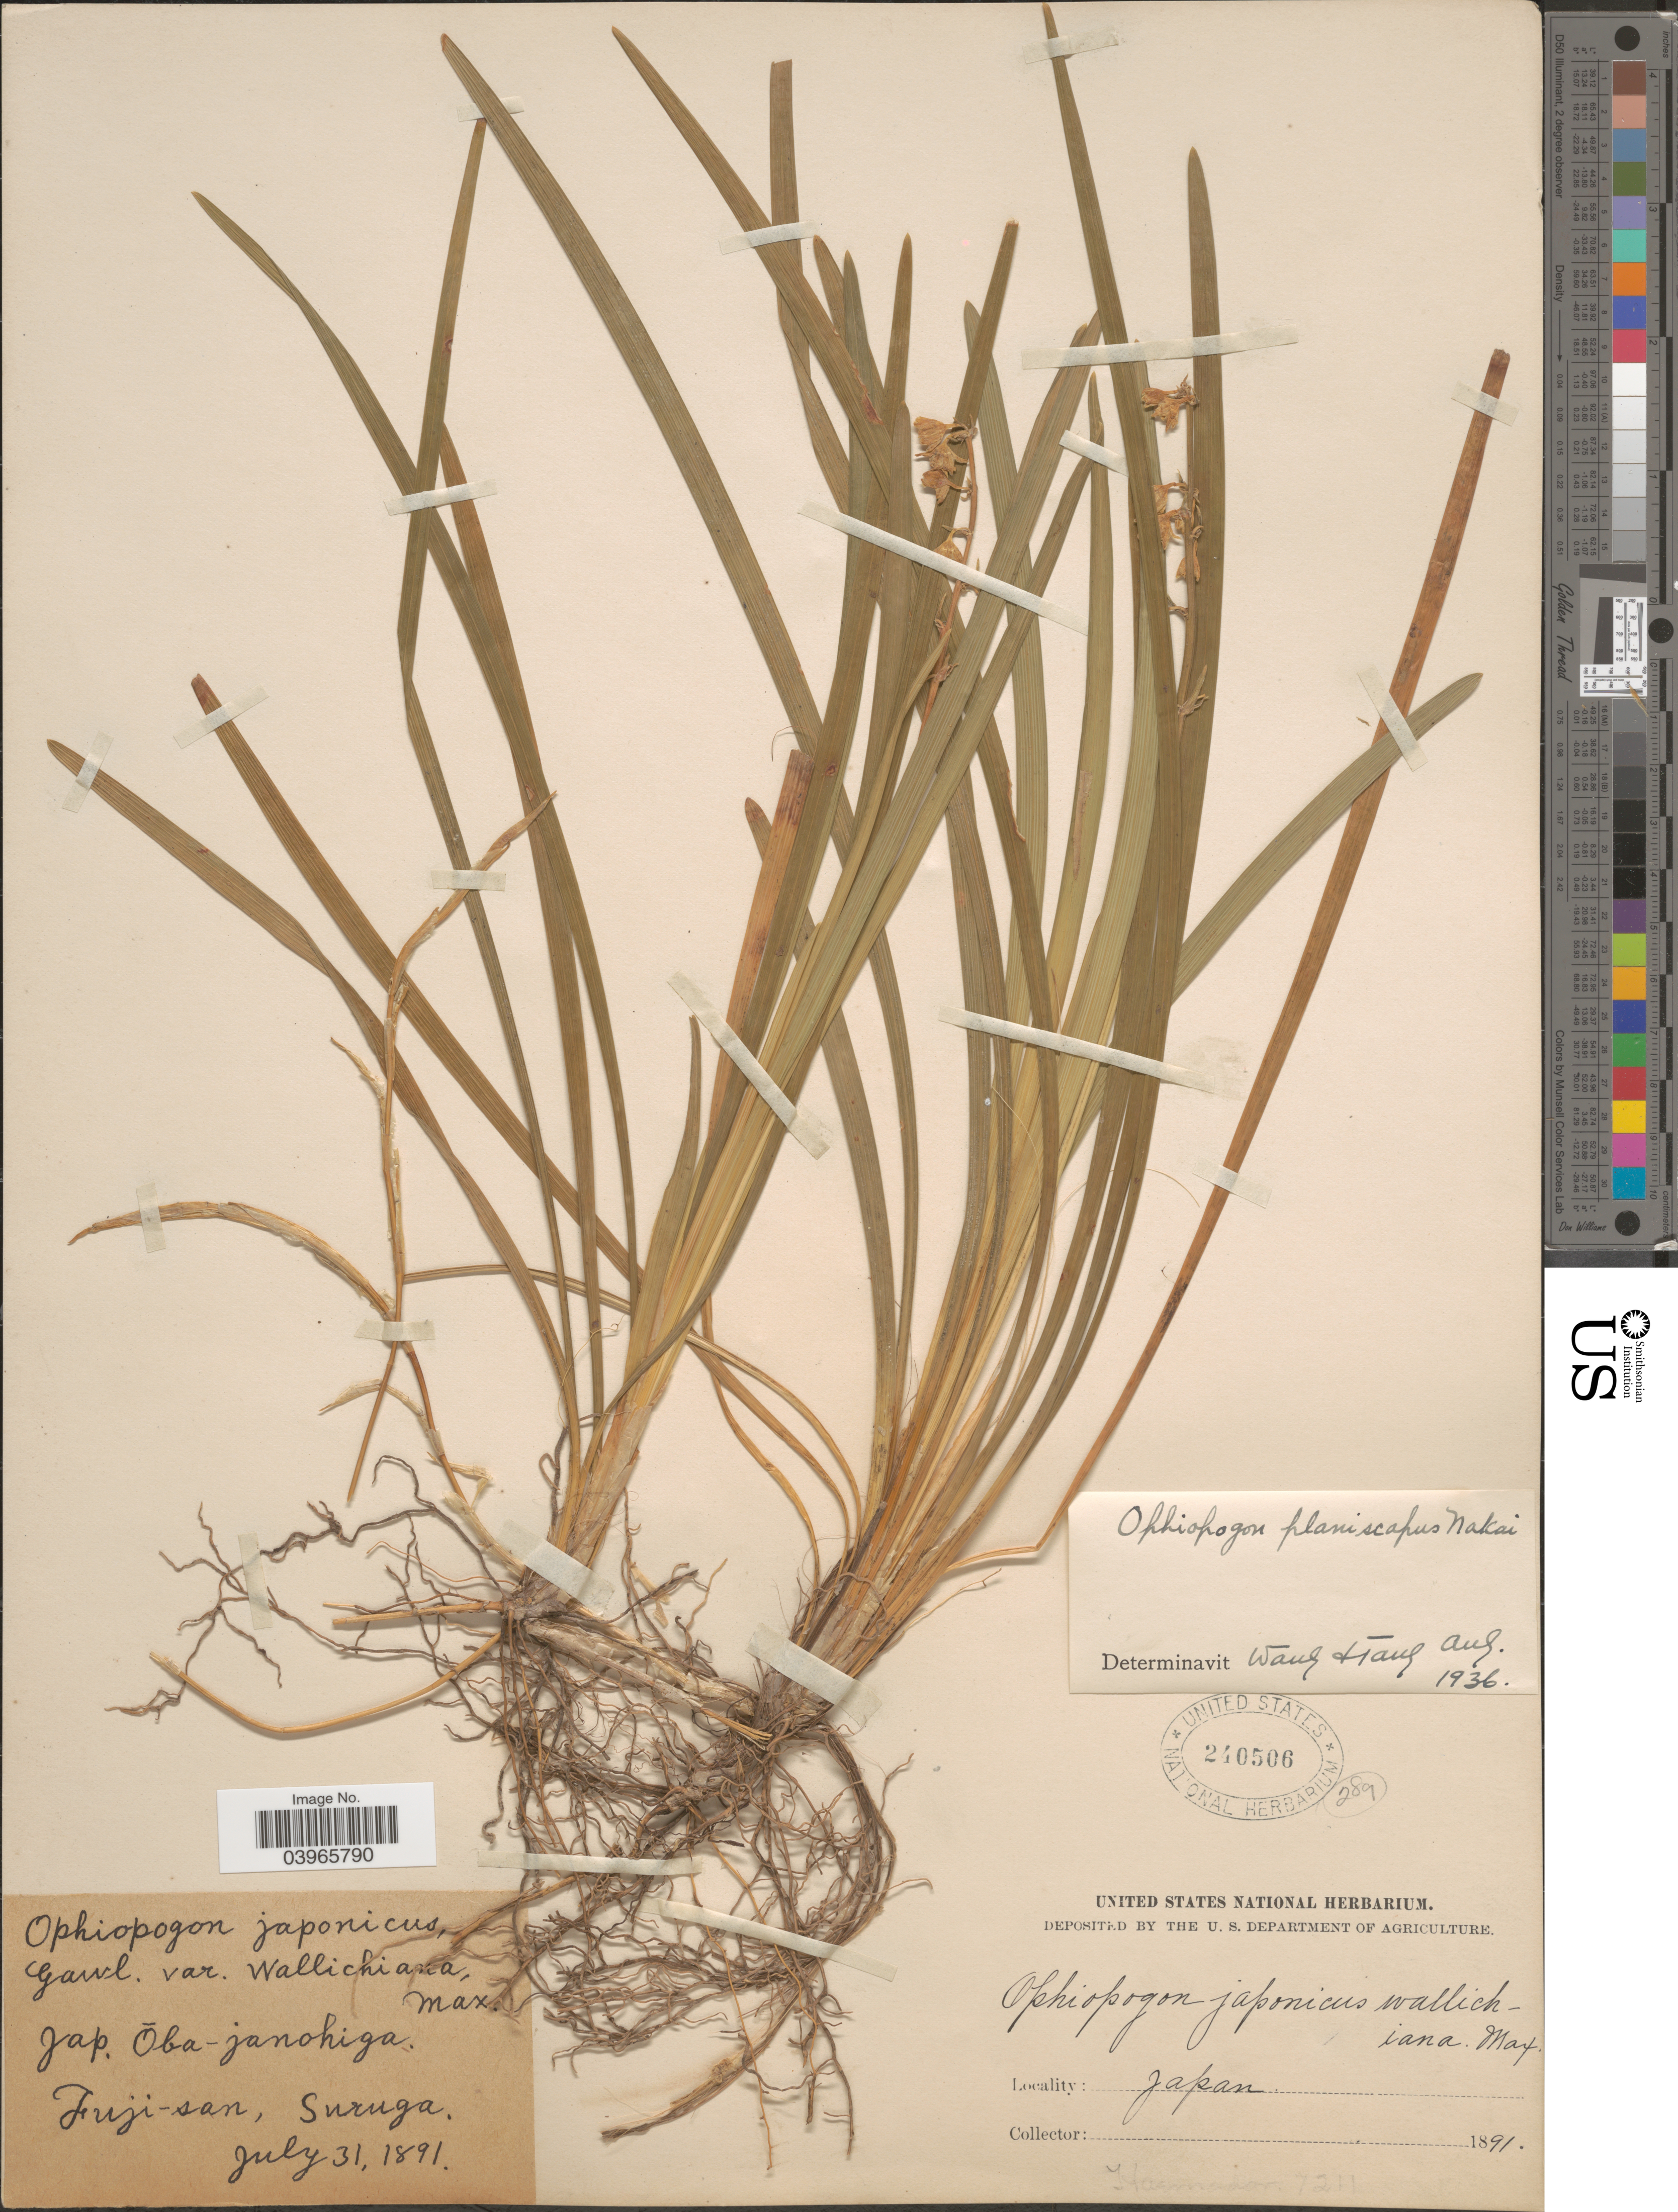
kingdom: Plantae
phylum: Tracheophyta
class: Liliopsida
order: Asparagales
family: Asparagaceae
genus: Ophiopogon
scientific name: Ophiopogon planiscapus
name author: Nakai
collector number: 7211 ?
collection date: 1891-07-31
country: Japan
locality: Fuji-san, Suruga.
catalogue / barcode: US 240506